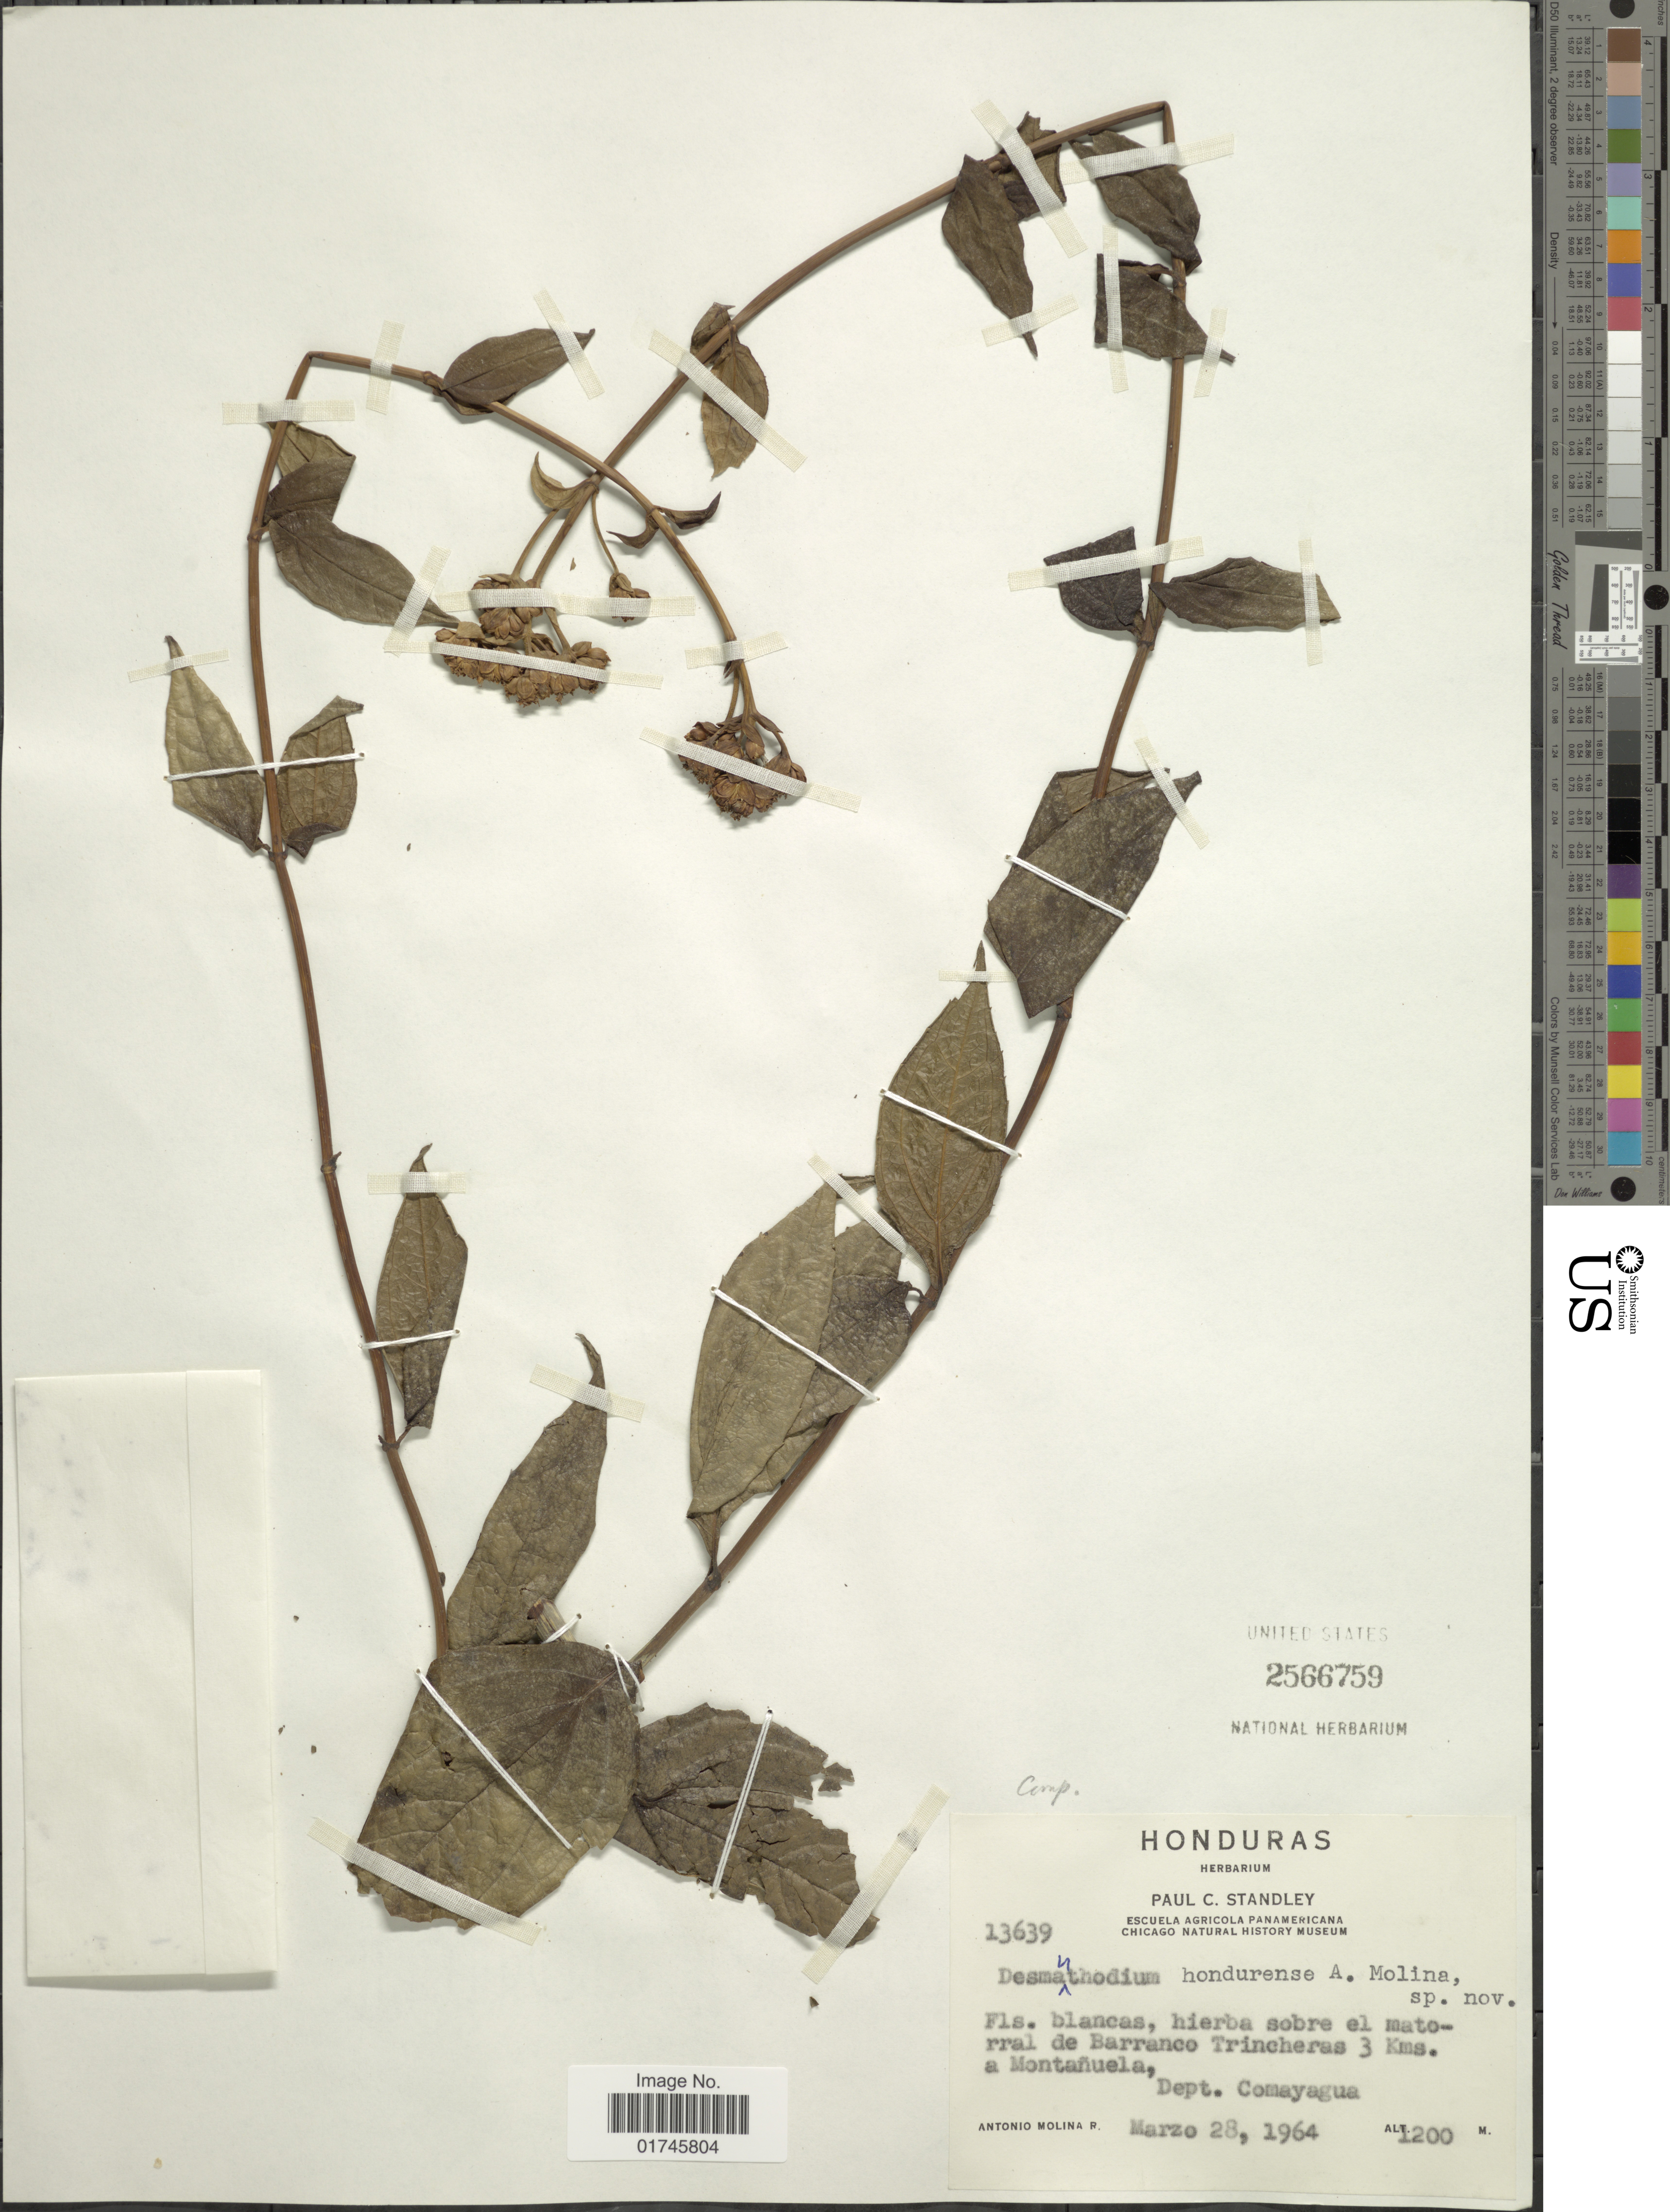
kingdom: Plantae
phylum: Tracheophyta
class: Magnoliopsida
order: Asterales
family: Asteraceae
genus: Desmanthodium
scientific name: Desmanthodium hondurense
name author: Molina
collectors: A. Molina R.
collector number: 13639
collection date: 1964-03-28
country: Honduras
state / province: Comayagua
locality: Hierba sobre el matorral de Barranco Trincheras 3 Kms. a Montanuela. Dept. Comayagua.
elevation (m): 1200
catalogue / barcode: US 2566759